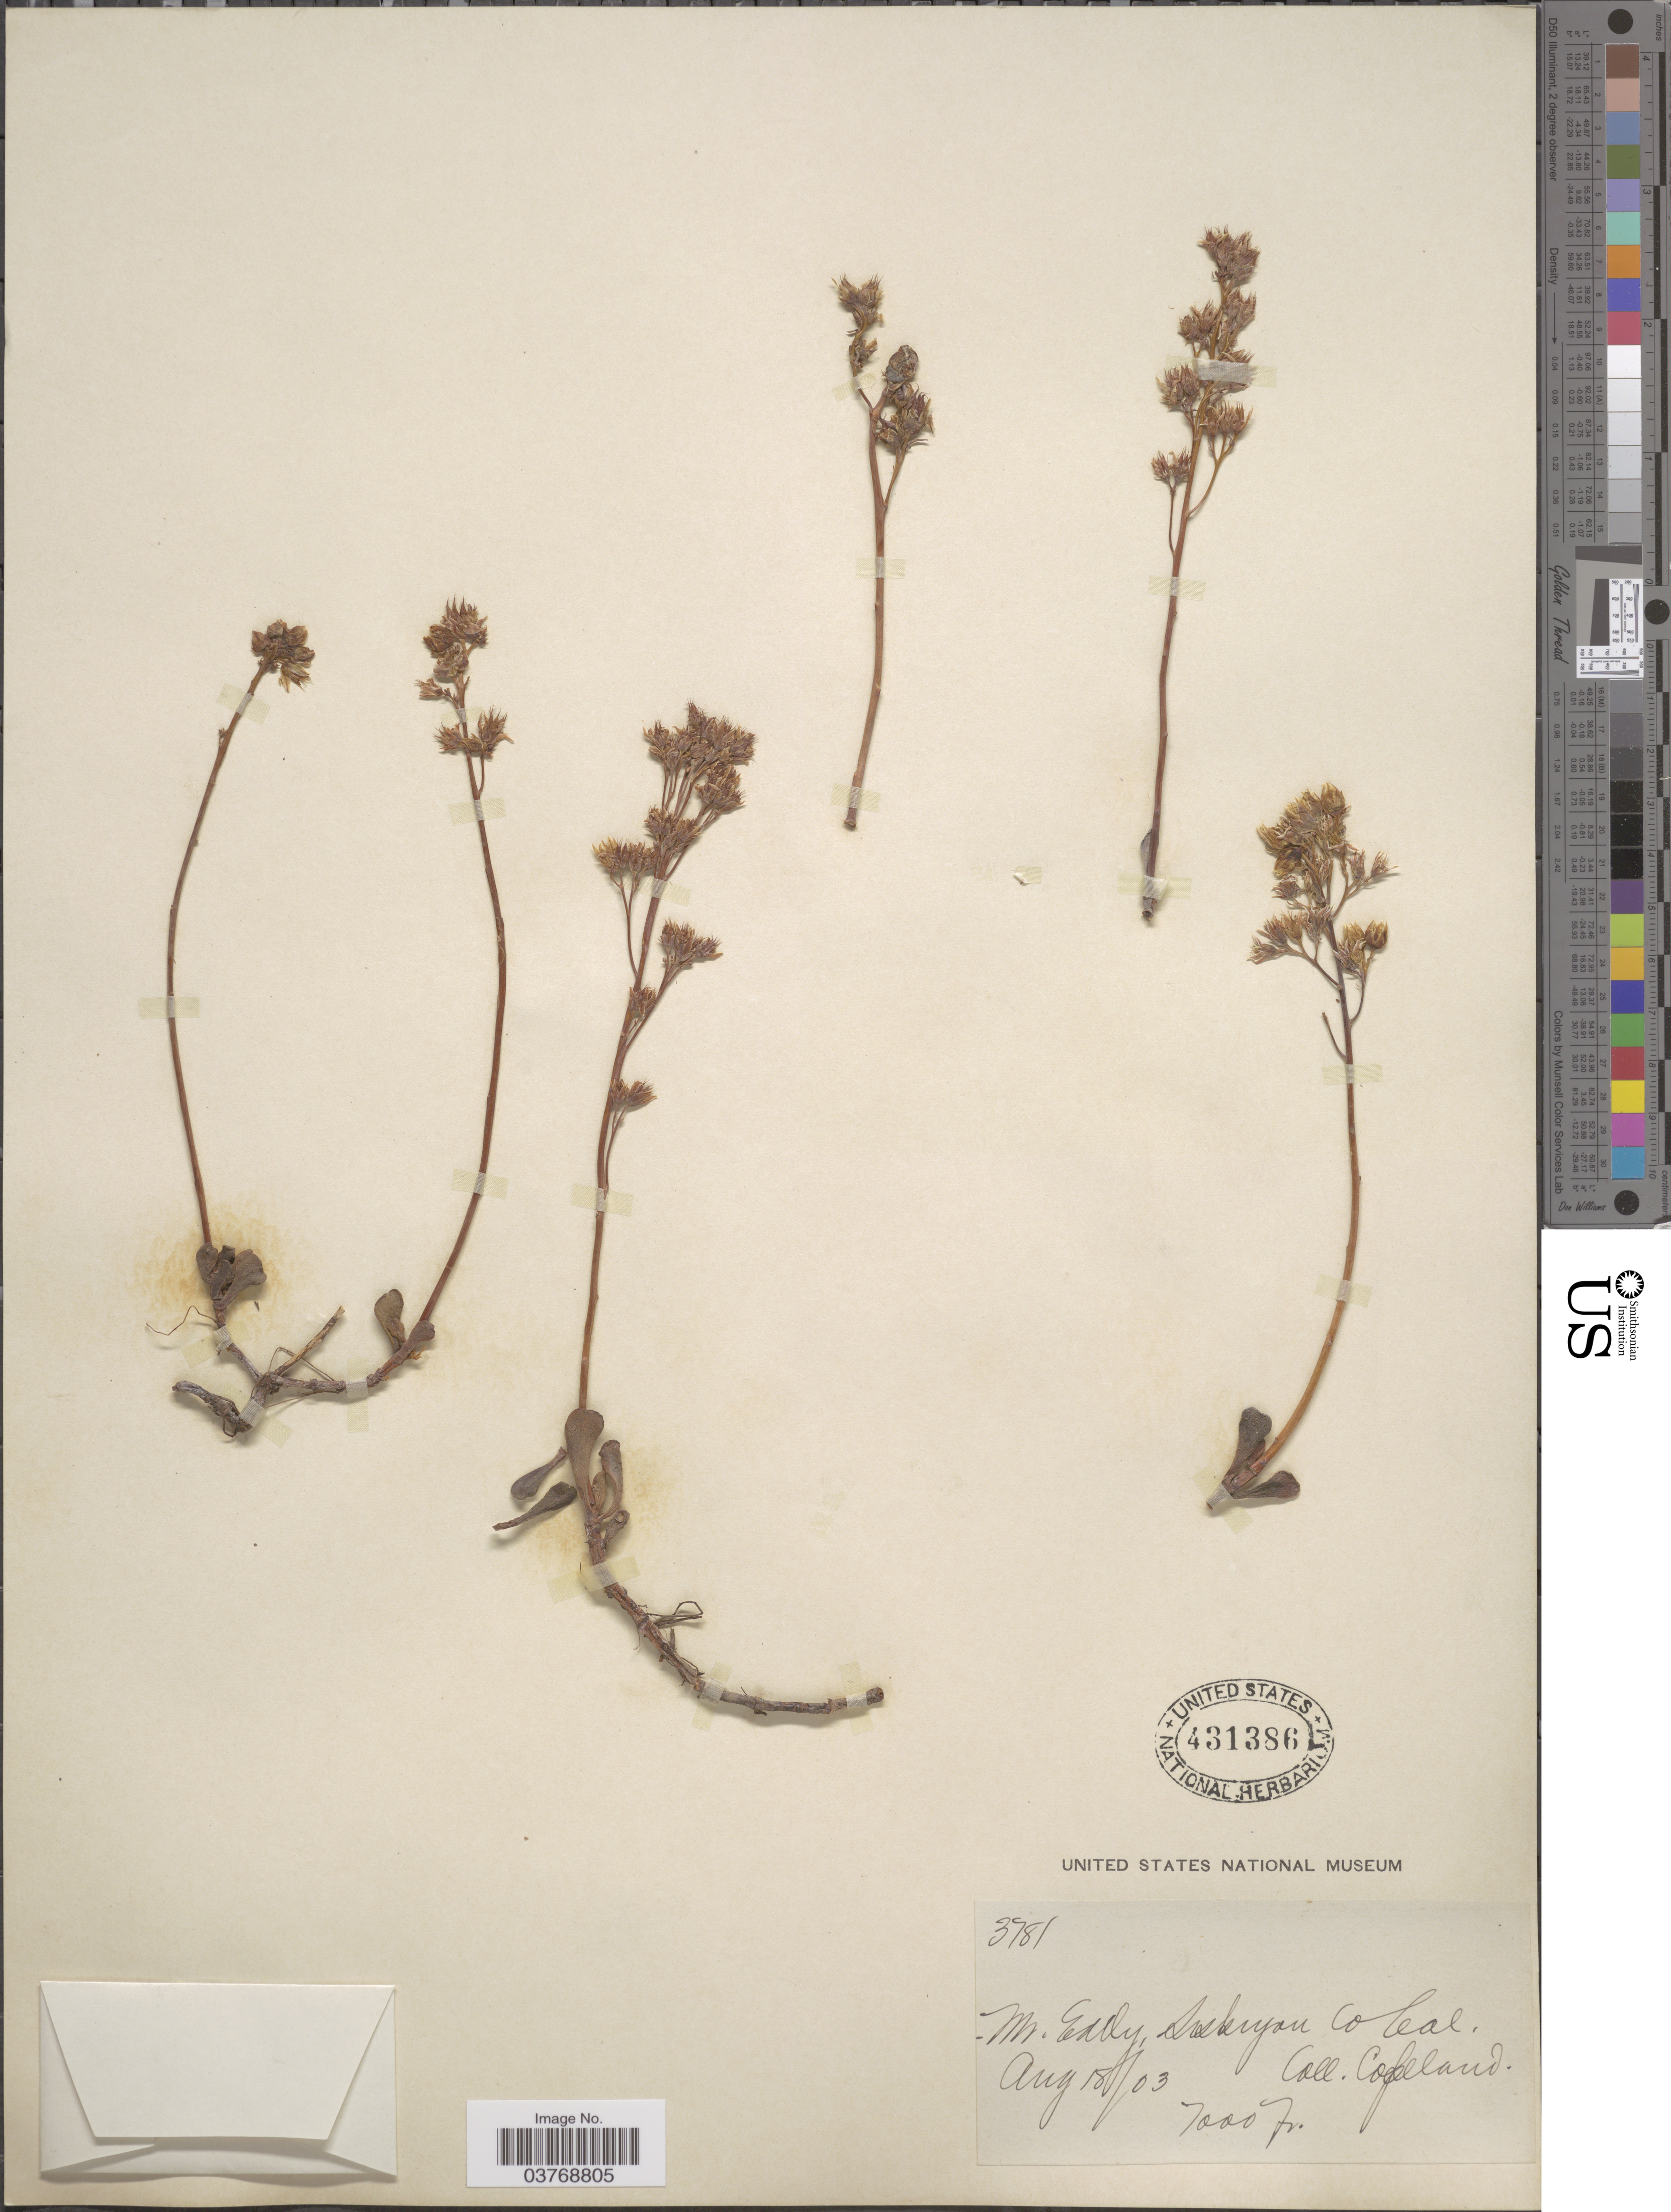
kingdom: Plantae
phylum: Tracheophyta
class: Magnoliopsida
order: Saxifragales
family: Crassulaceae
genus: Sedum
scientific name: Sedum kiersteadiae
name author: B.L. Wilson & R.E. Brainerd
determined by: Zika, P. F., (WTU)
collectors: -- Copeland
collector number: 3781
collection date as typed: Transcribed d/m/y: 15/8/3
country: United States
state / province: California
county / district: Siskiyou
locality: Mt. Eddy, Siskiyou Co.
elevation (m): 2134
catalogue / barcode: US 431386